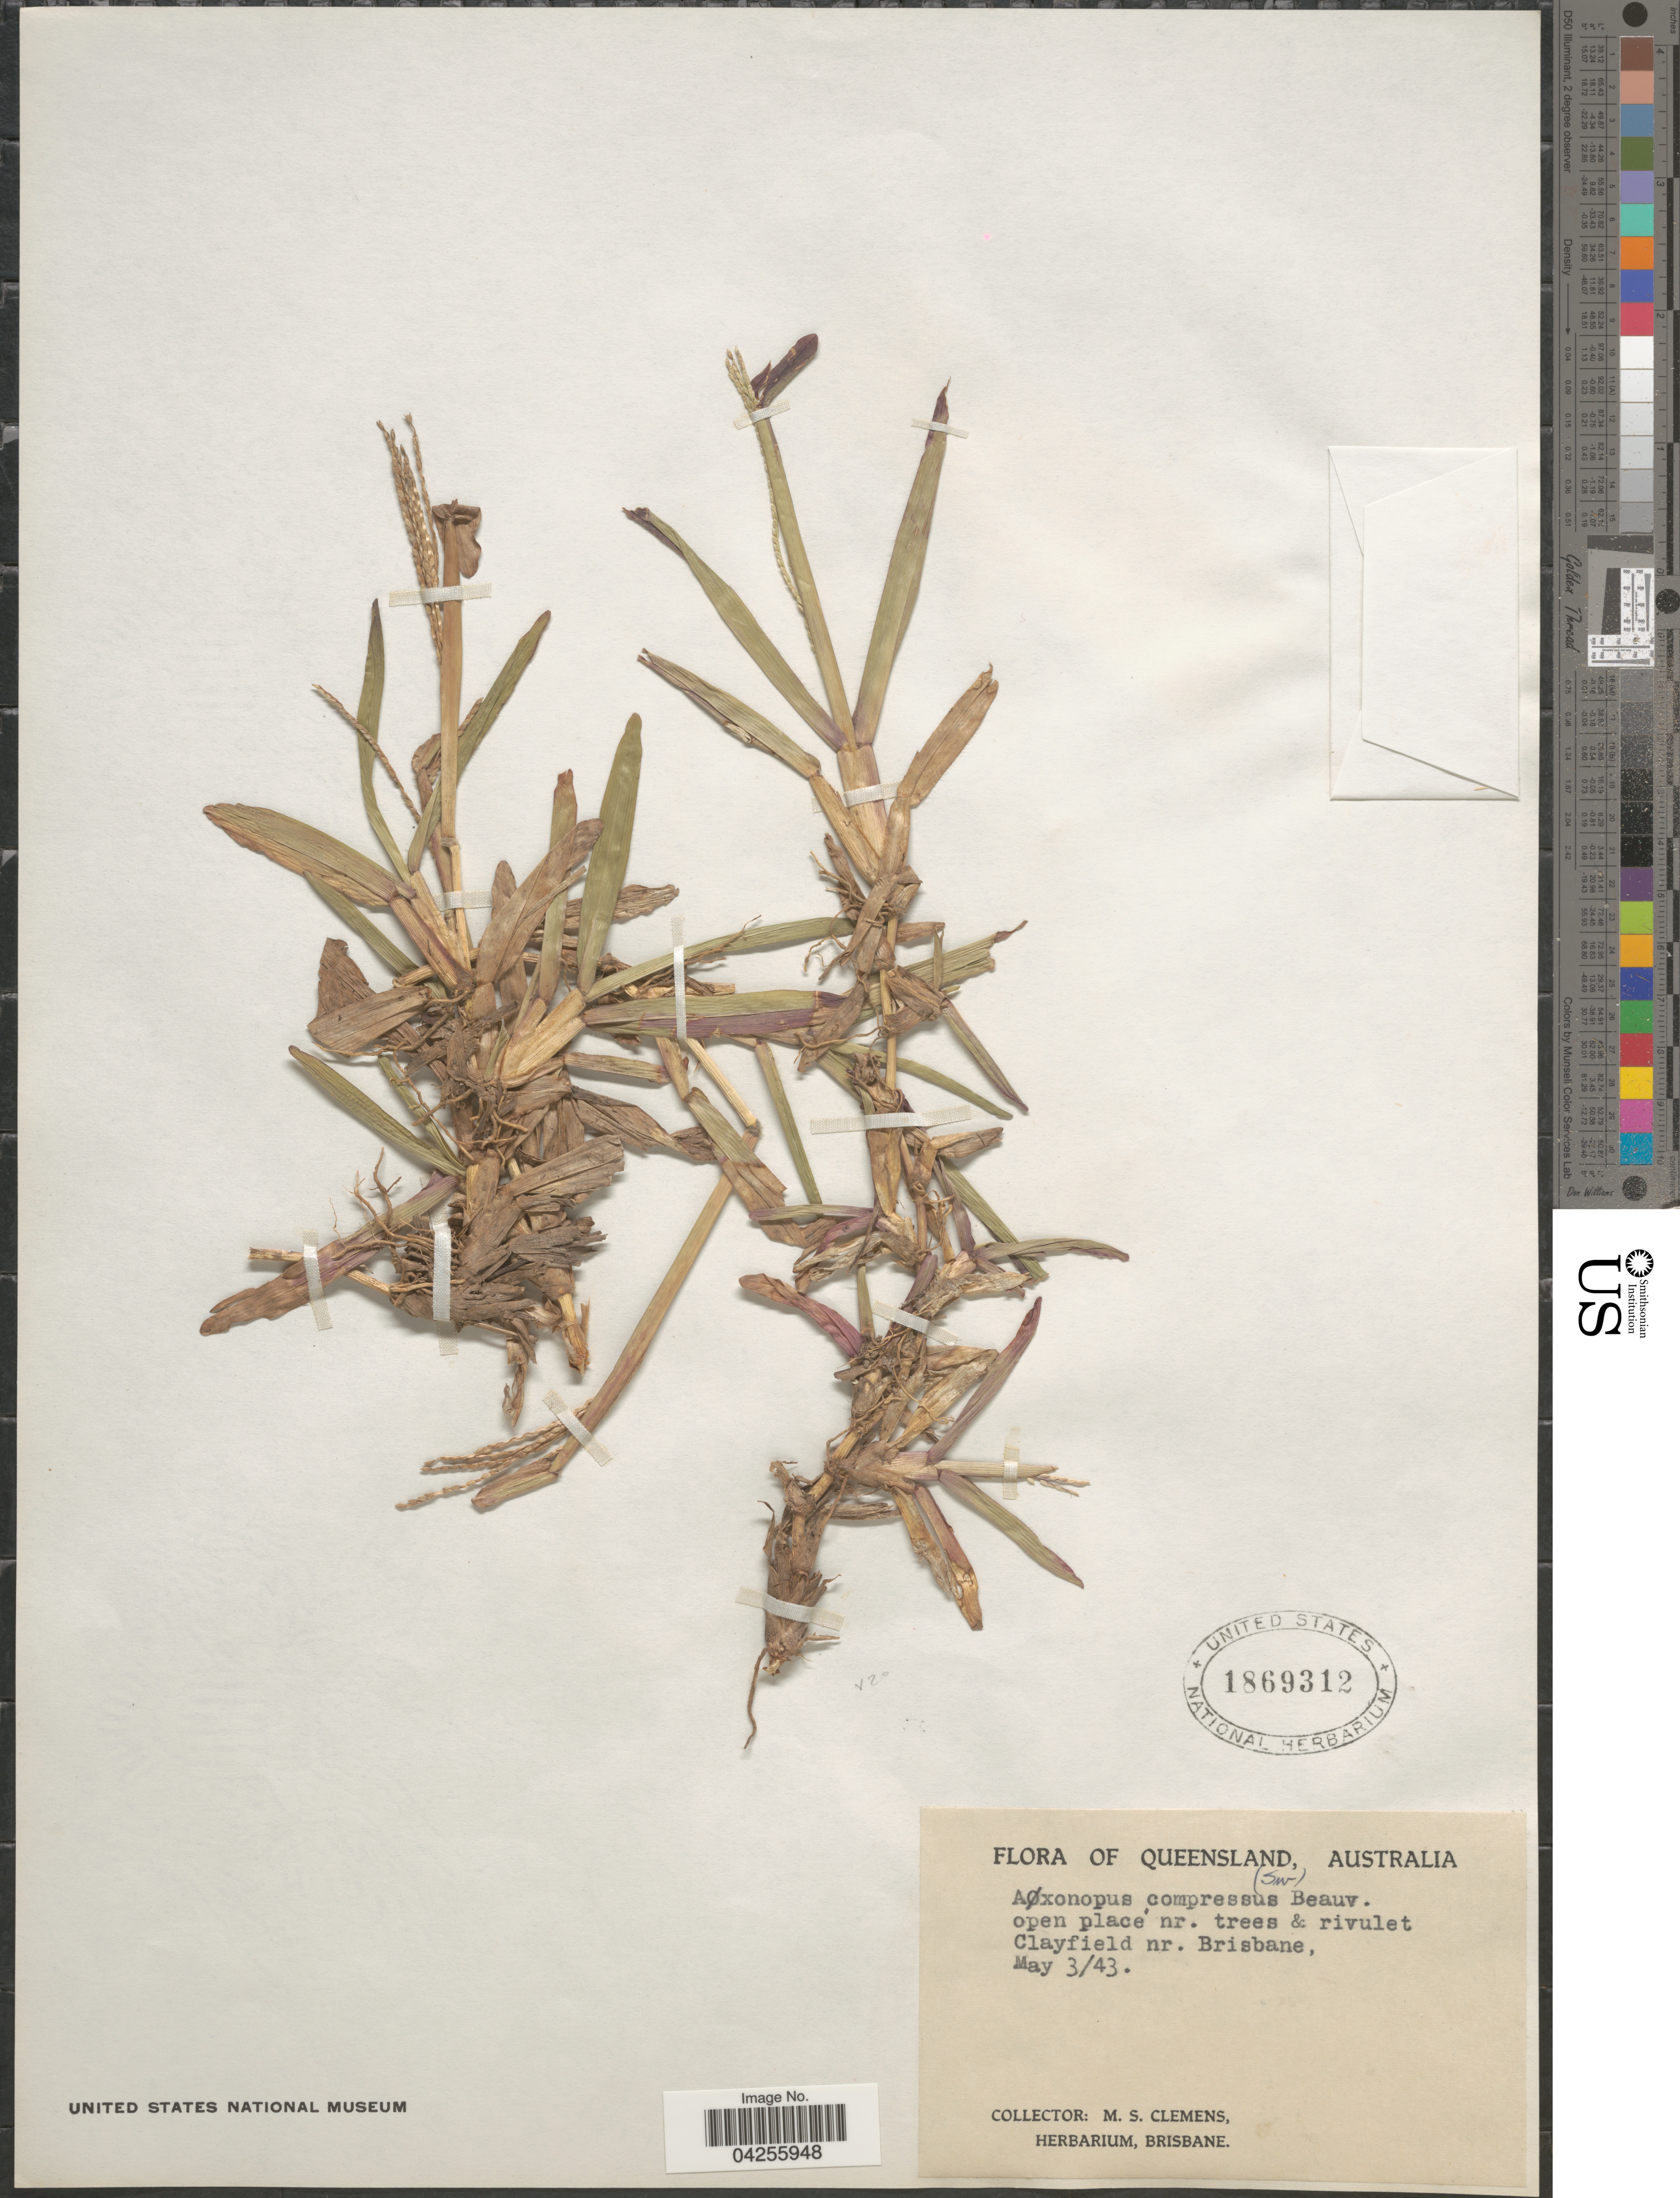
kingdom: Plantae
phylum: Tracheophyta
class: Liliopsida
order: Poales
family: Poaceae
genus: Axonopus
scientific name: Axonopus compressus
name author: (Sw.) P. Beauv.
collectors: M. S. Clemens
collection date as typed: Transcribed d/m/y: 3/5/43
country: Australia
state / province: Queensland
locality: Clayfield nr. Brisbane.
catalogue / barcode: US 1869312